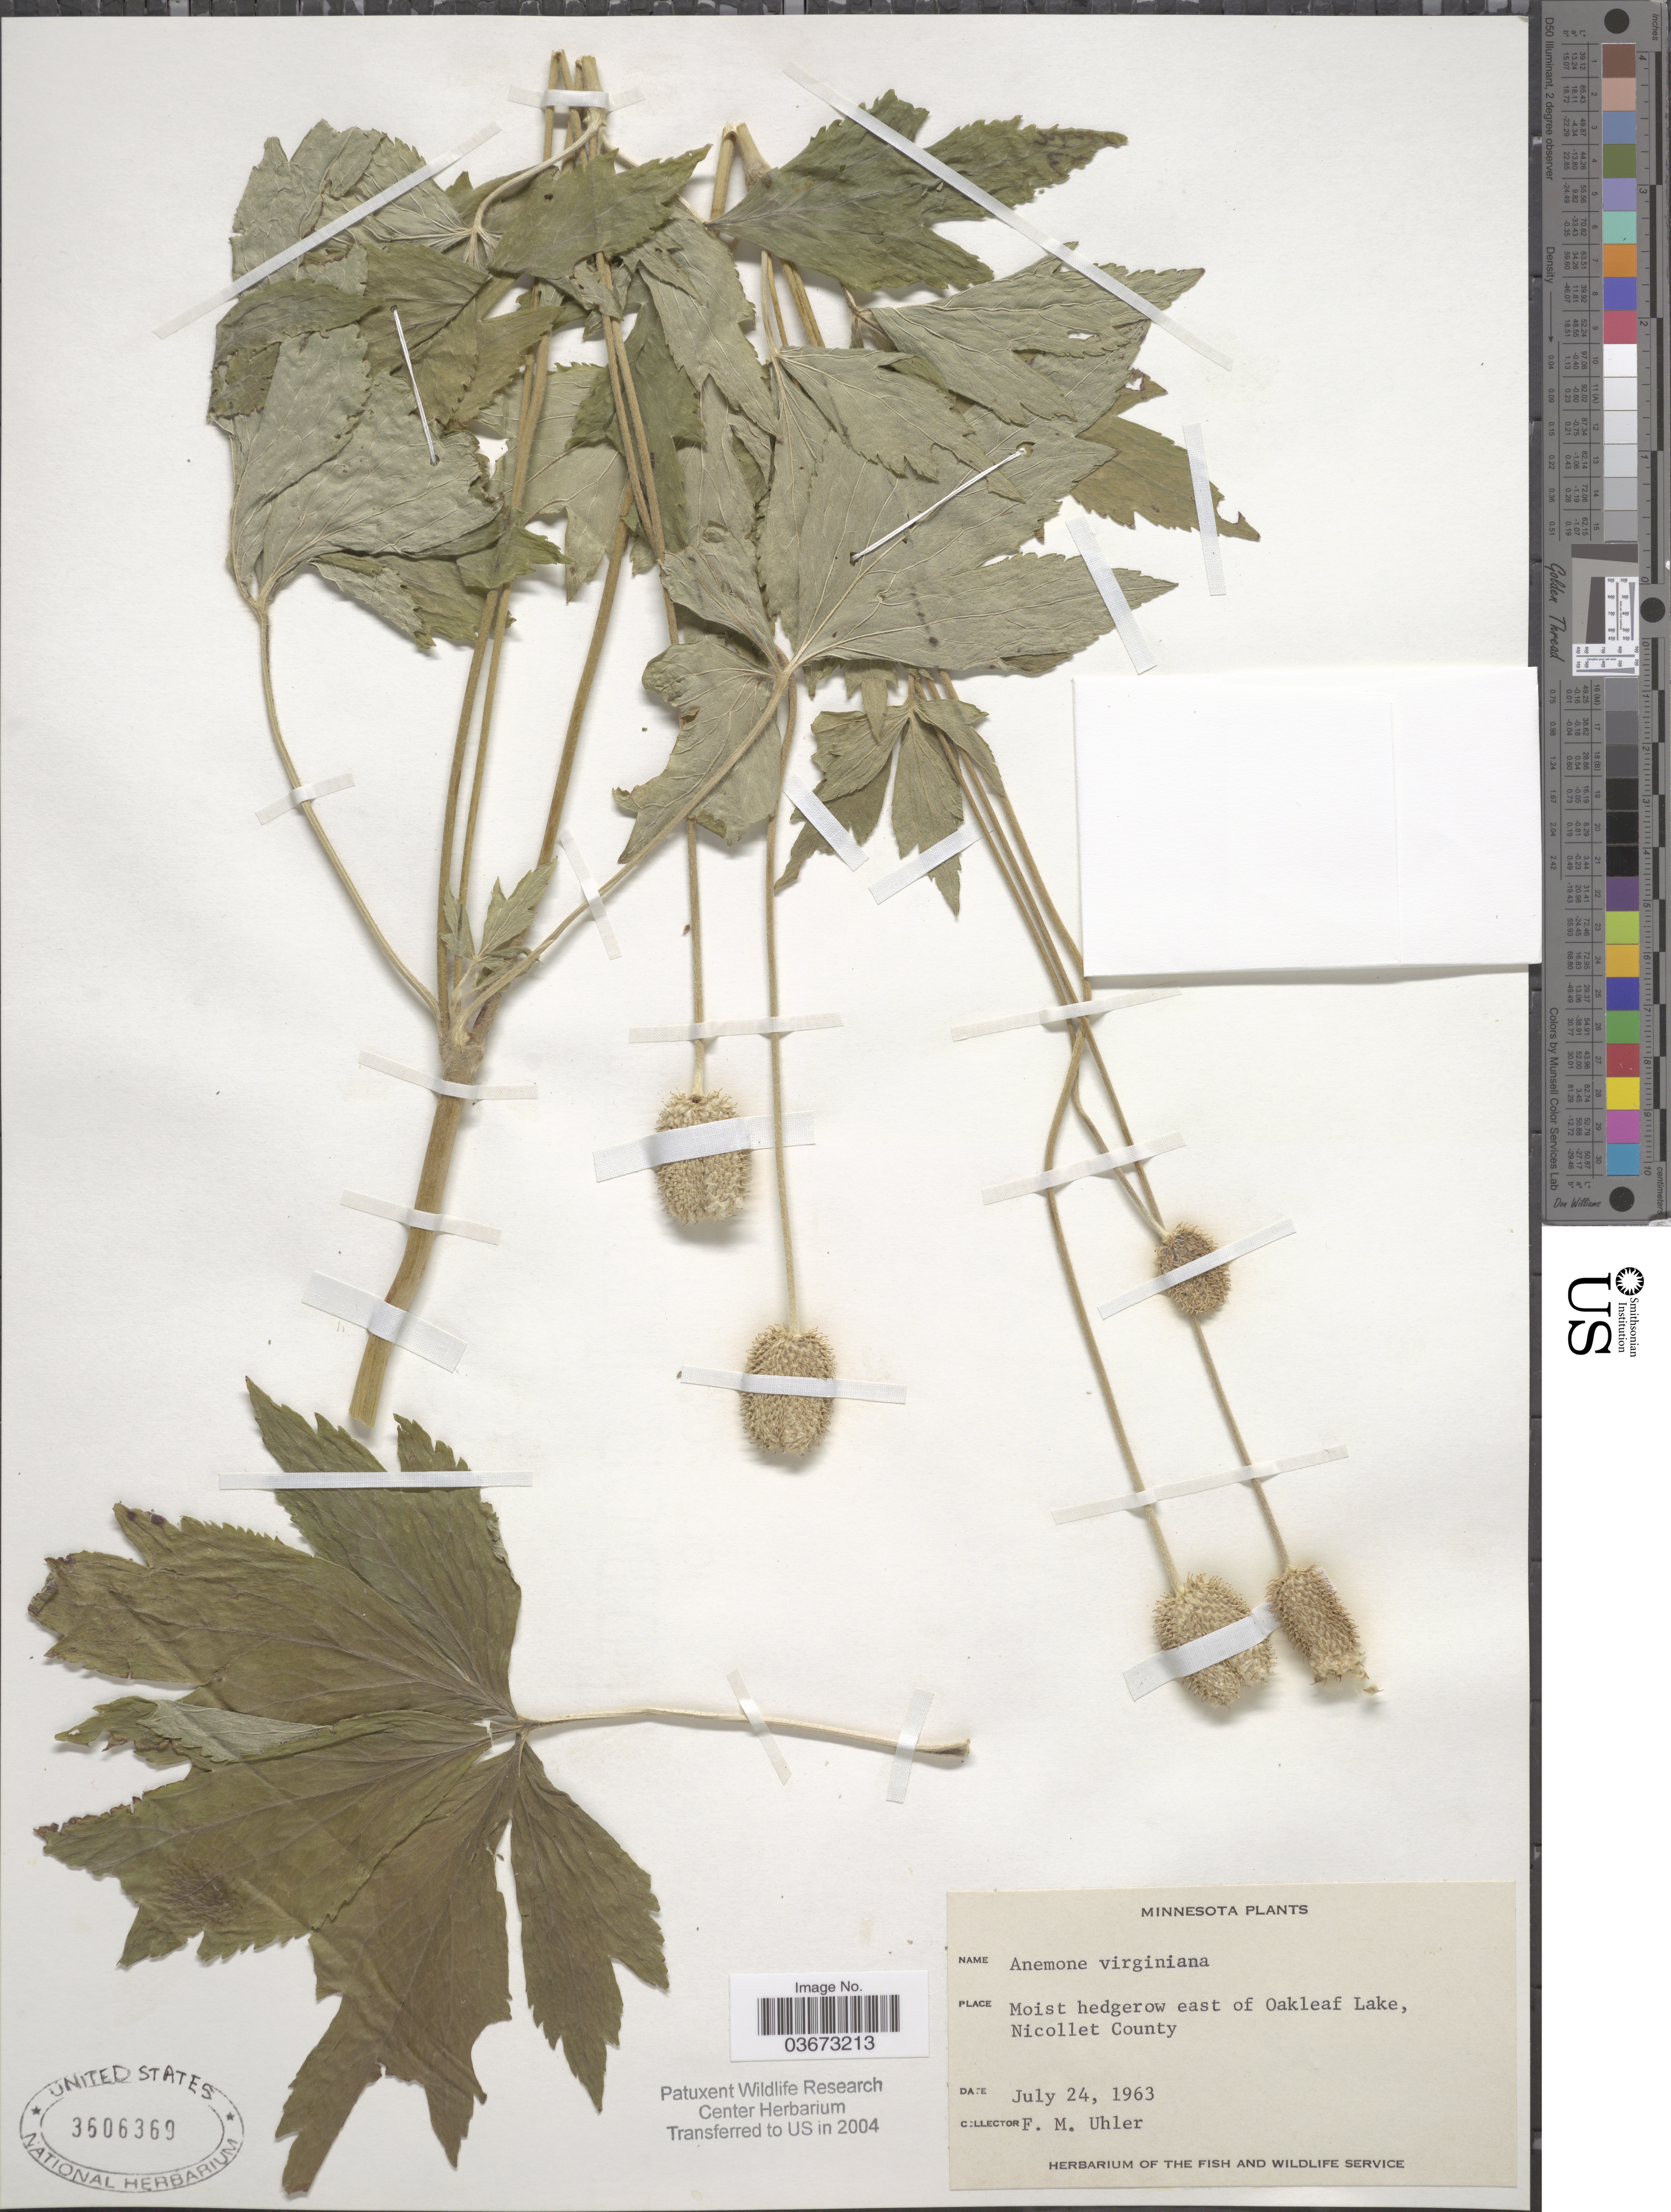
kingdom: Plantae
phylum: Tracheophyta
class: Magnoliopsida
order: Ranunculales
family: Ranunculaceae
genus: Anemone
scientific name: Anemone virginiana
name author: L.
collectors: F. M. Uhler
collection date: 1963-07-24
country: United States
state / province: Minnesota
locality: Moist hedgerow east of Oakleaf Lake, Nicollet County.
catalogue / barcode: US 3606369